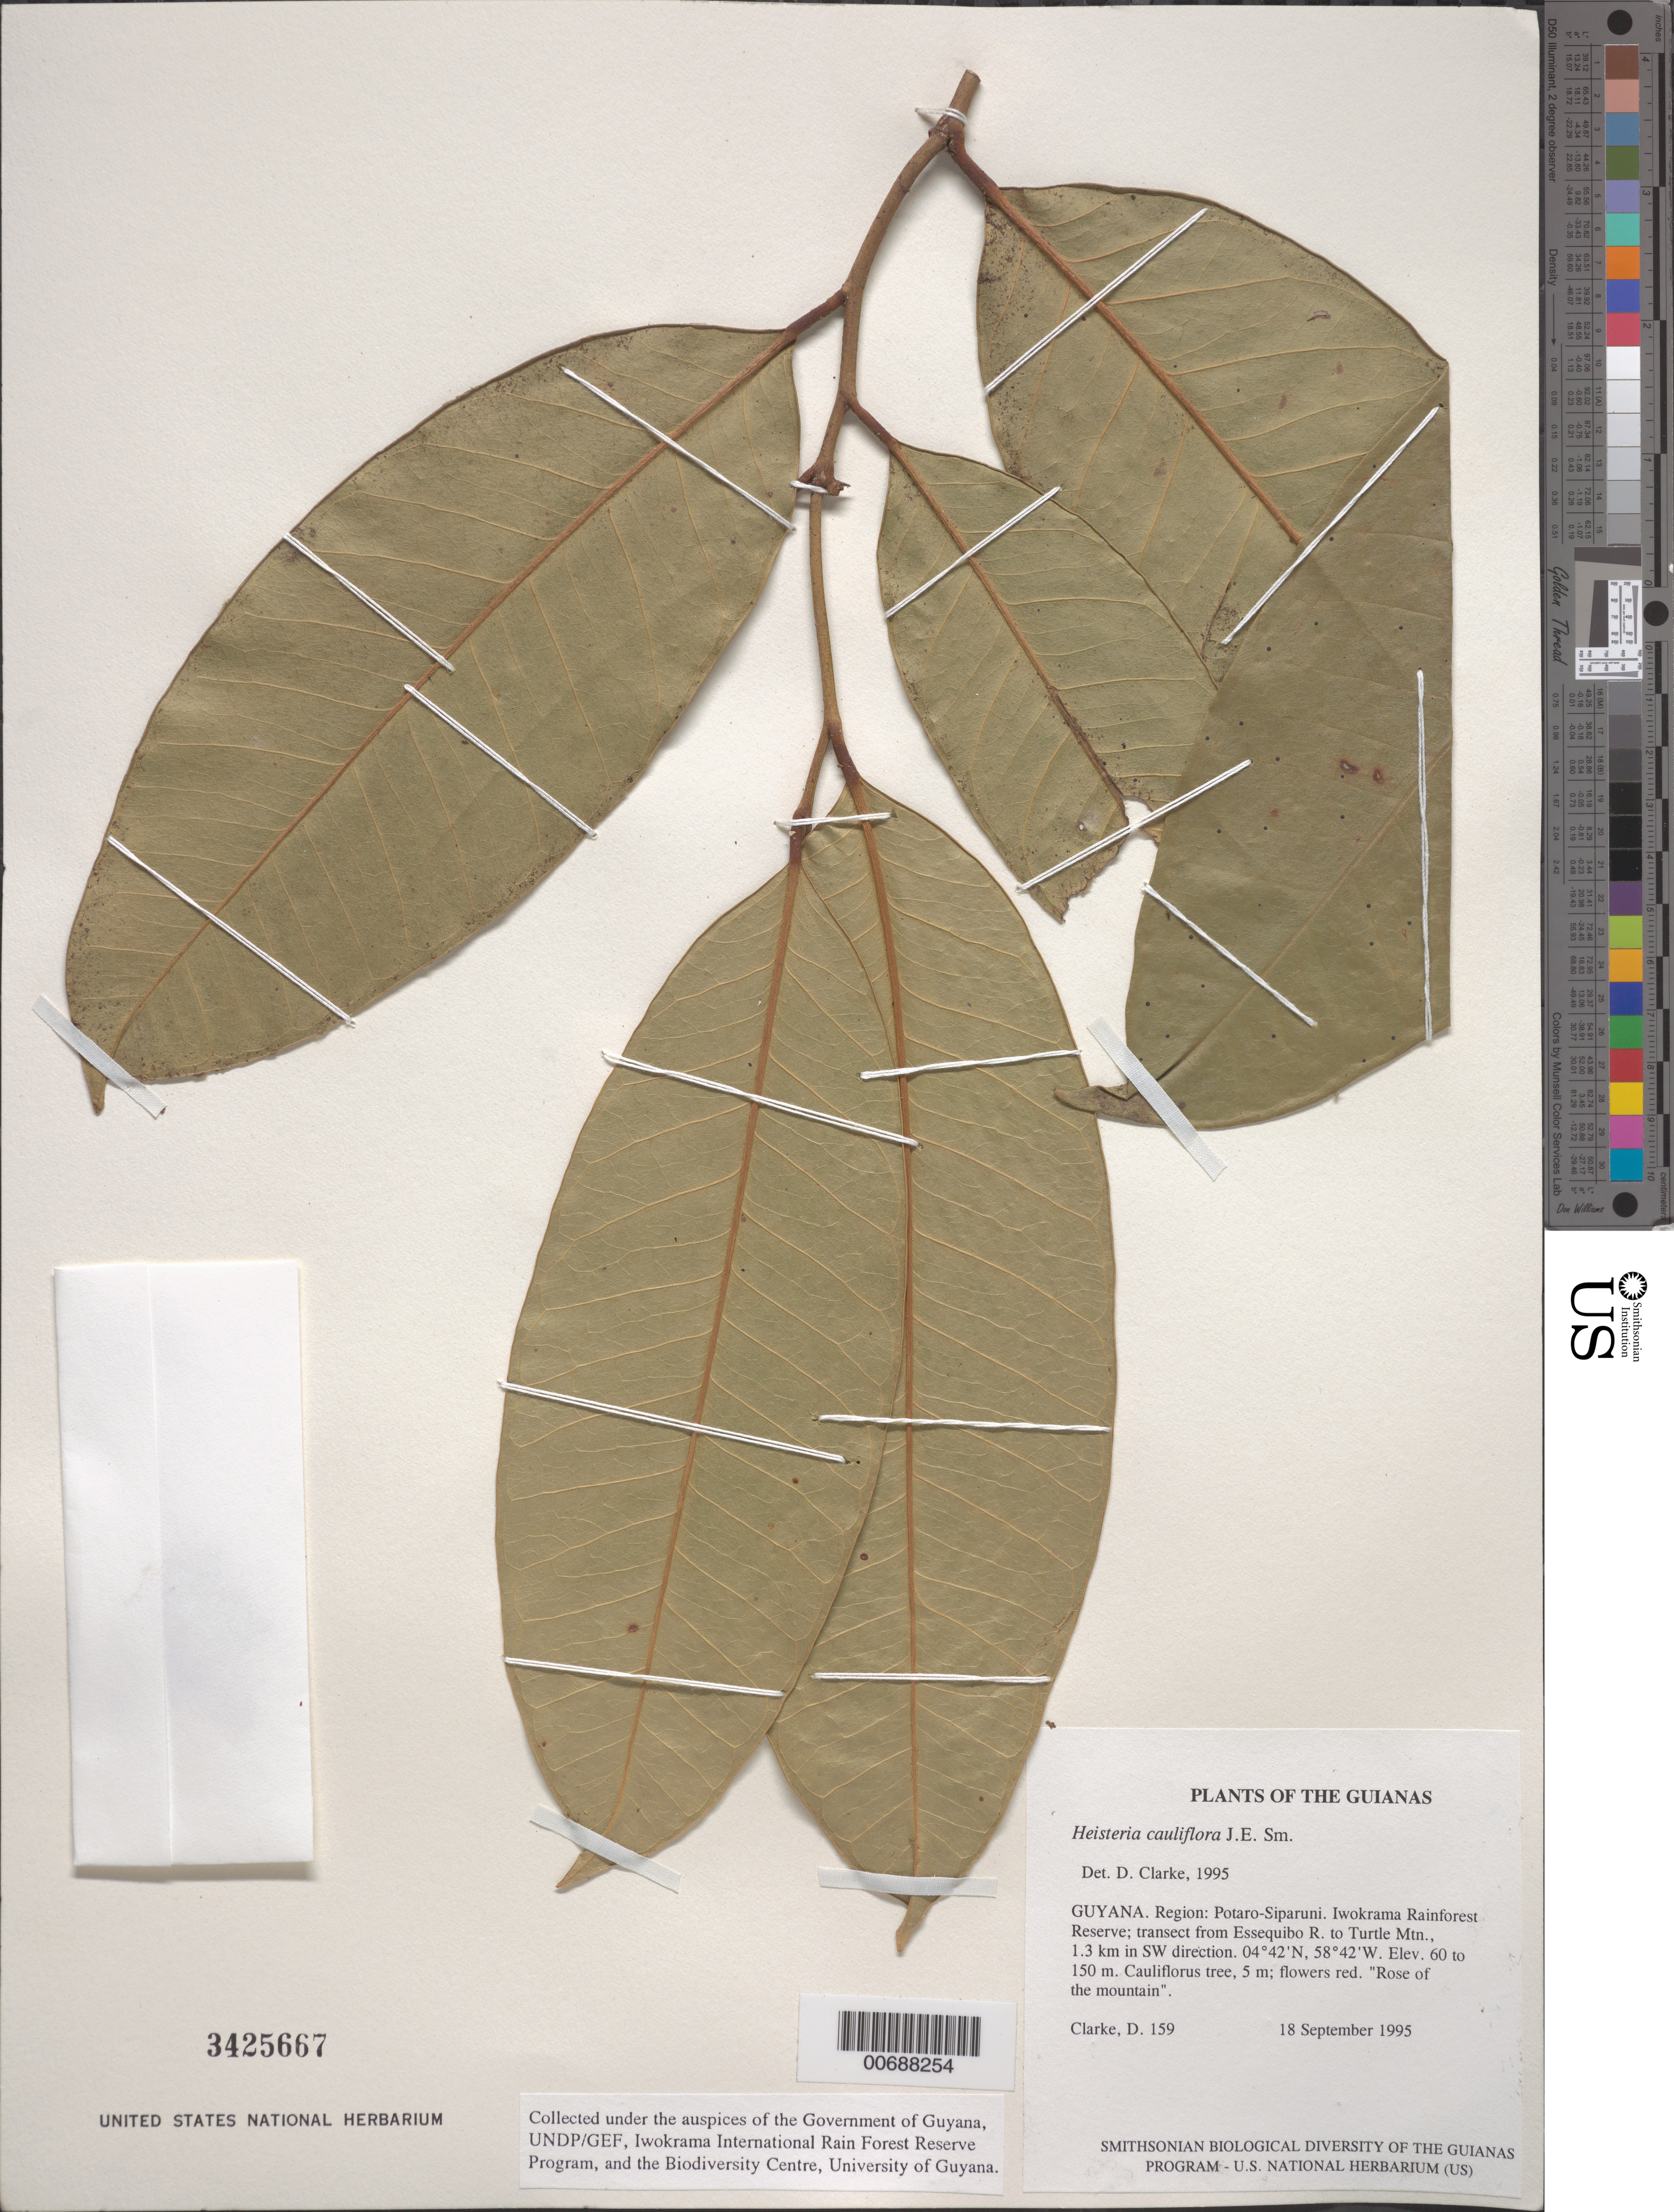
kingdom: Plantae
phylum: Tracheophyta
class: Magnoliopsida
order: Santalales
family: Erythropalaceae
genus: Heisteria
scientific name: Heisteria cauliflora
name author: Sm.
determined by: Clarke, H. D., University of North Carolina (Asheville)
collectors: H. D. Clarke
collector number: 159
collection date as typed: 18 September 1995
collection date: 1995-09-18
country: Guyana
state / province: Potaro-Siparuni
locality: Iwokrama Rainforest Reserve; transect from Essequibo R. to Turtle Mtn., 1.3 km in SW direction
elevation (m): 60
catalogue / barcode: US 3425667